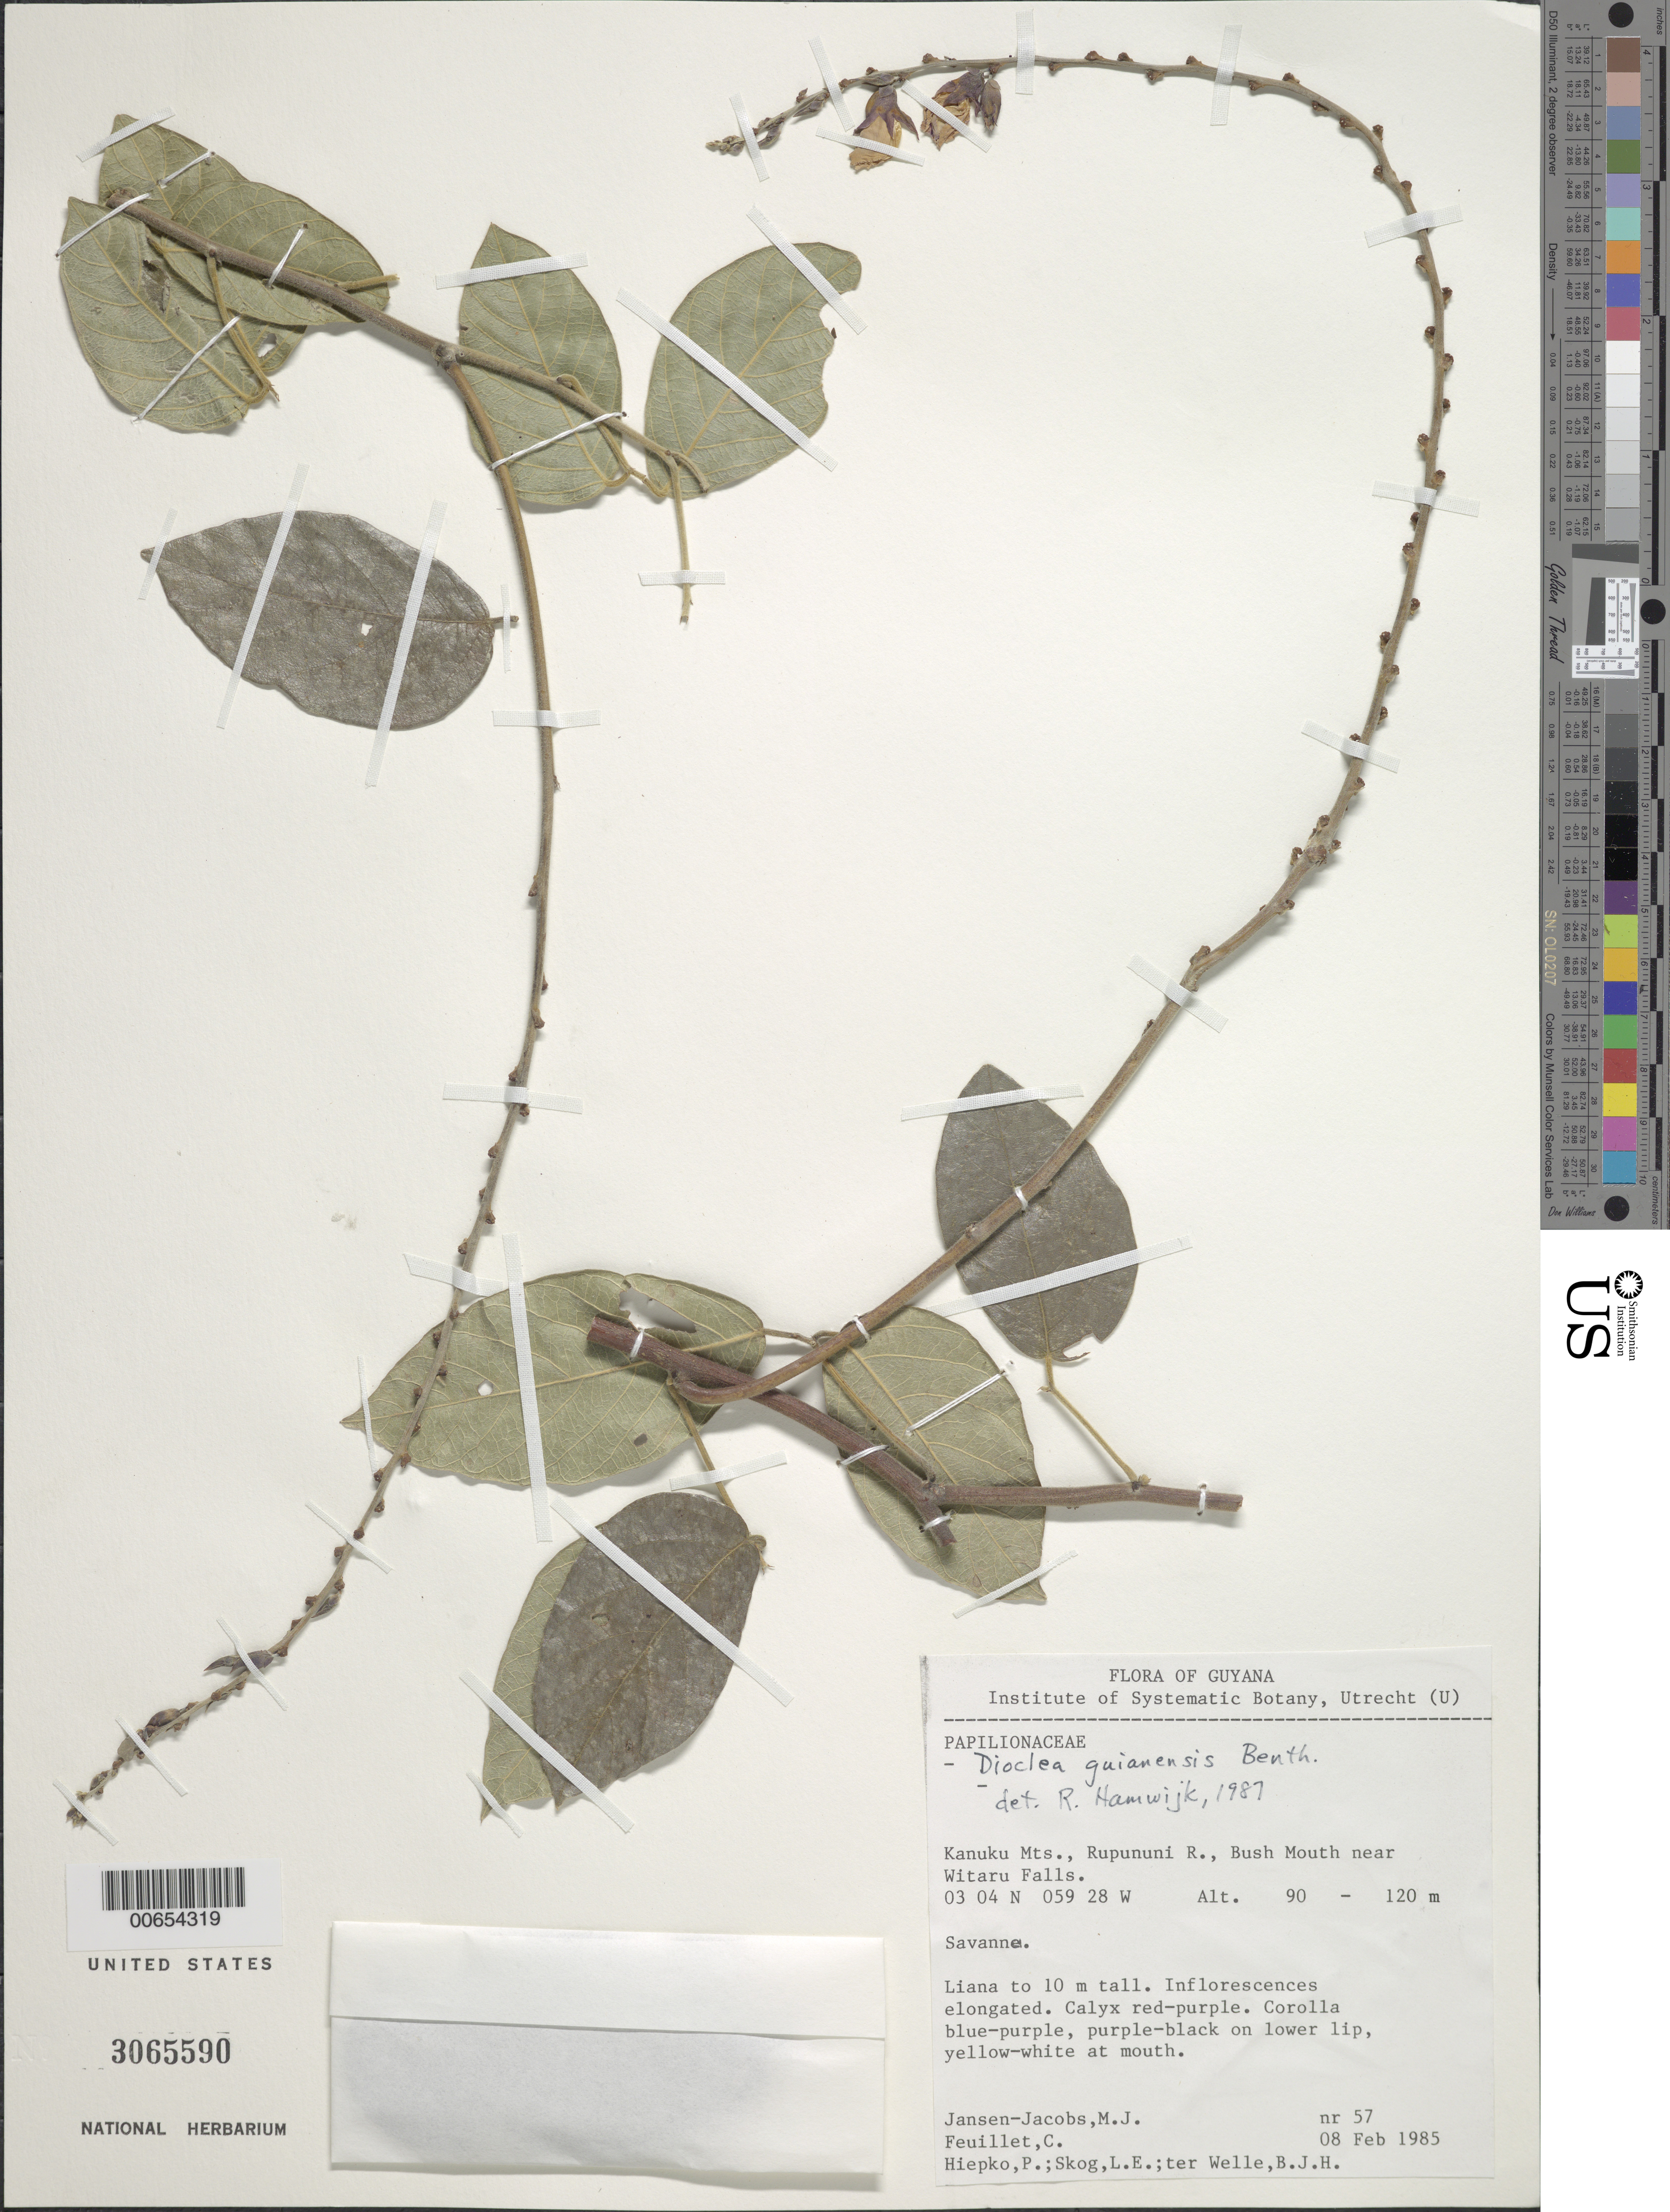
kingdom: Plantae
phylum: Tracheophyta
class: Magnoliopsida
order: Fabales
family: Fabaceae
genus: Dioclea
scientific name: Dioclea guianensis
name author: Benth.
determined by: Hamwijk, R.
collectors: M. J. Jansen-Jacobs, C. Feuillet, P. H. Hiepko, L. E. Skog & B. Welle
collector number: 57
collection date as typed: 8-Feb-85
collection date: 1985-02-08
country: Guyana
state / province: U. Takutu-U. Essequibo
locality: Kanuku Mts., Rupununi R., Bush Mouth near Witaru Falls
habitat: Savanna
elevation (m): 90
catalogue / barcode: US 3065590